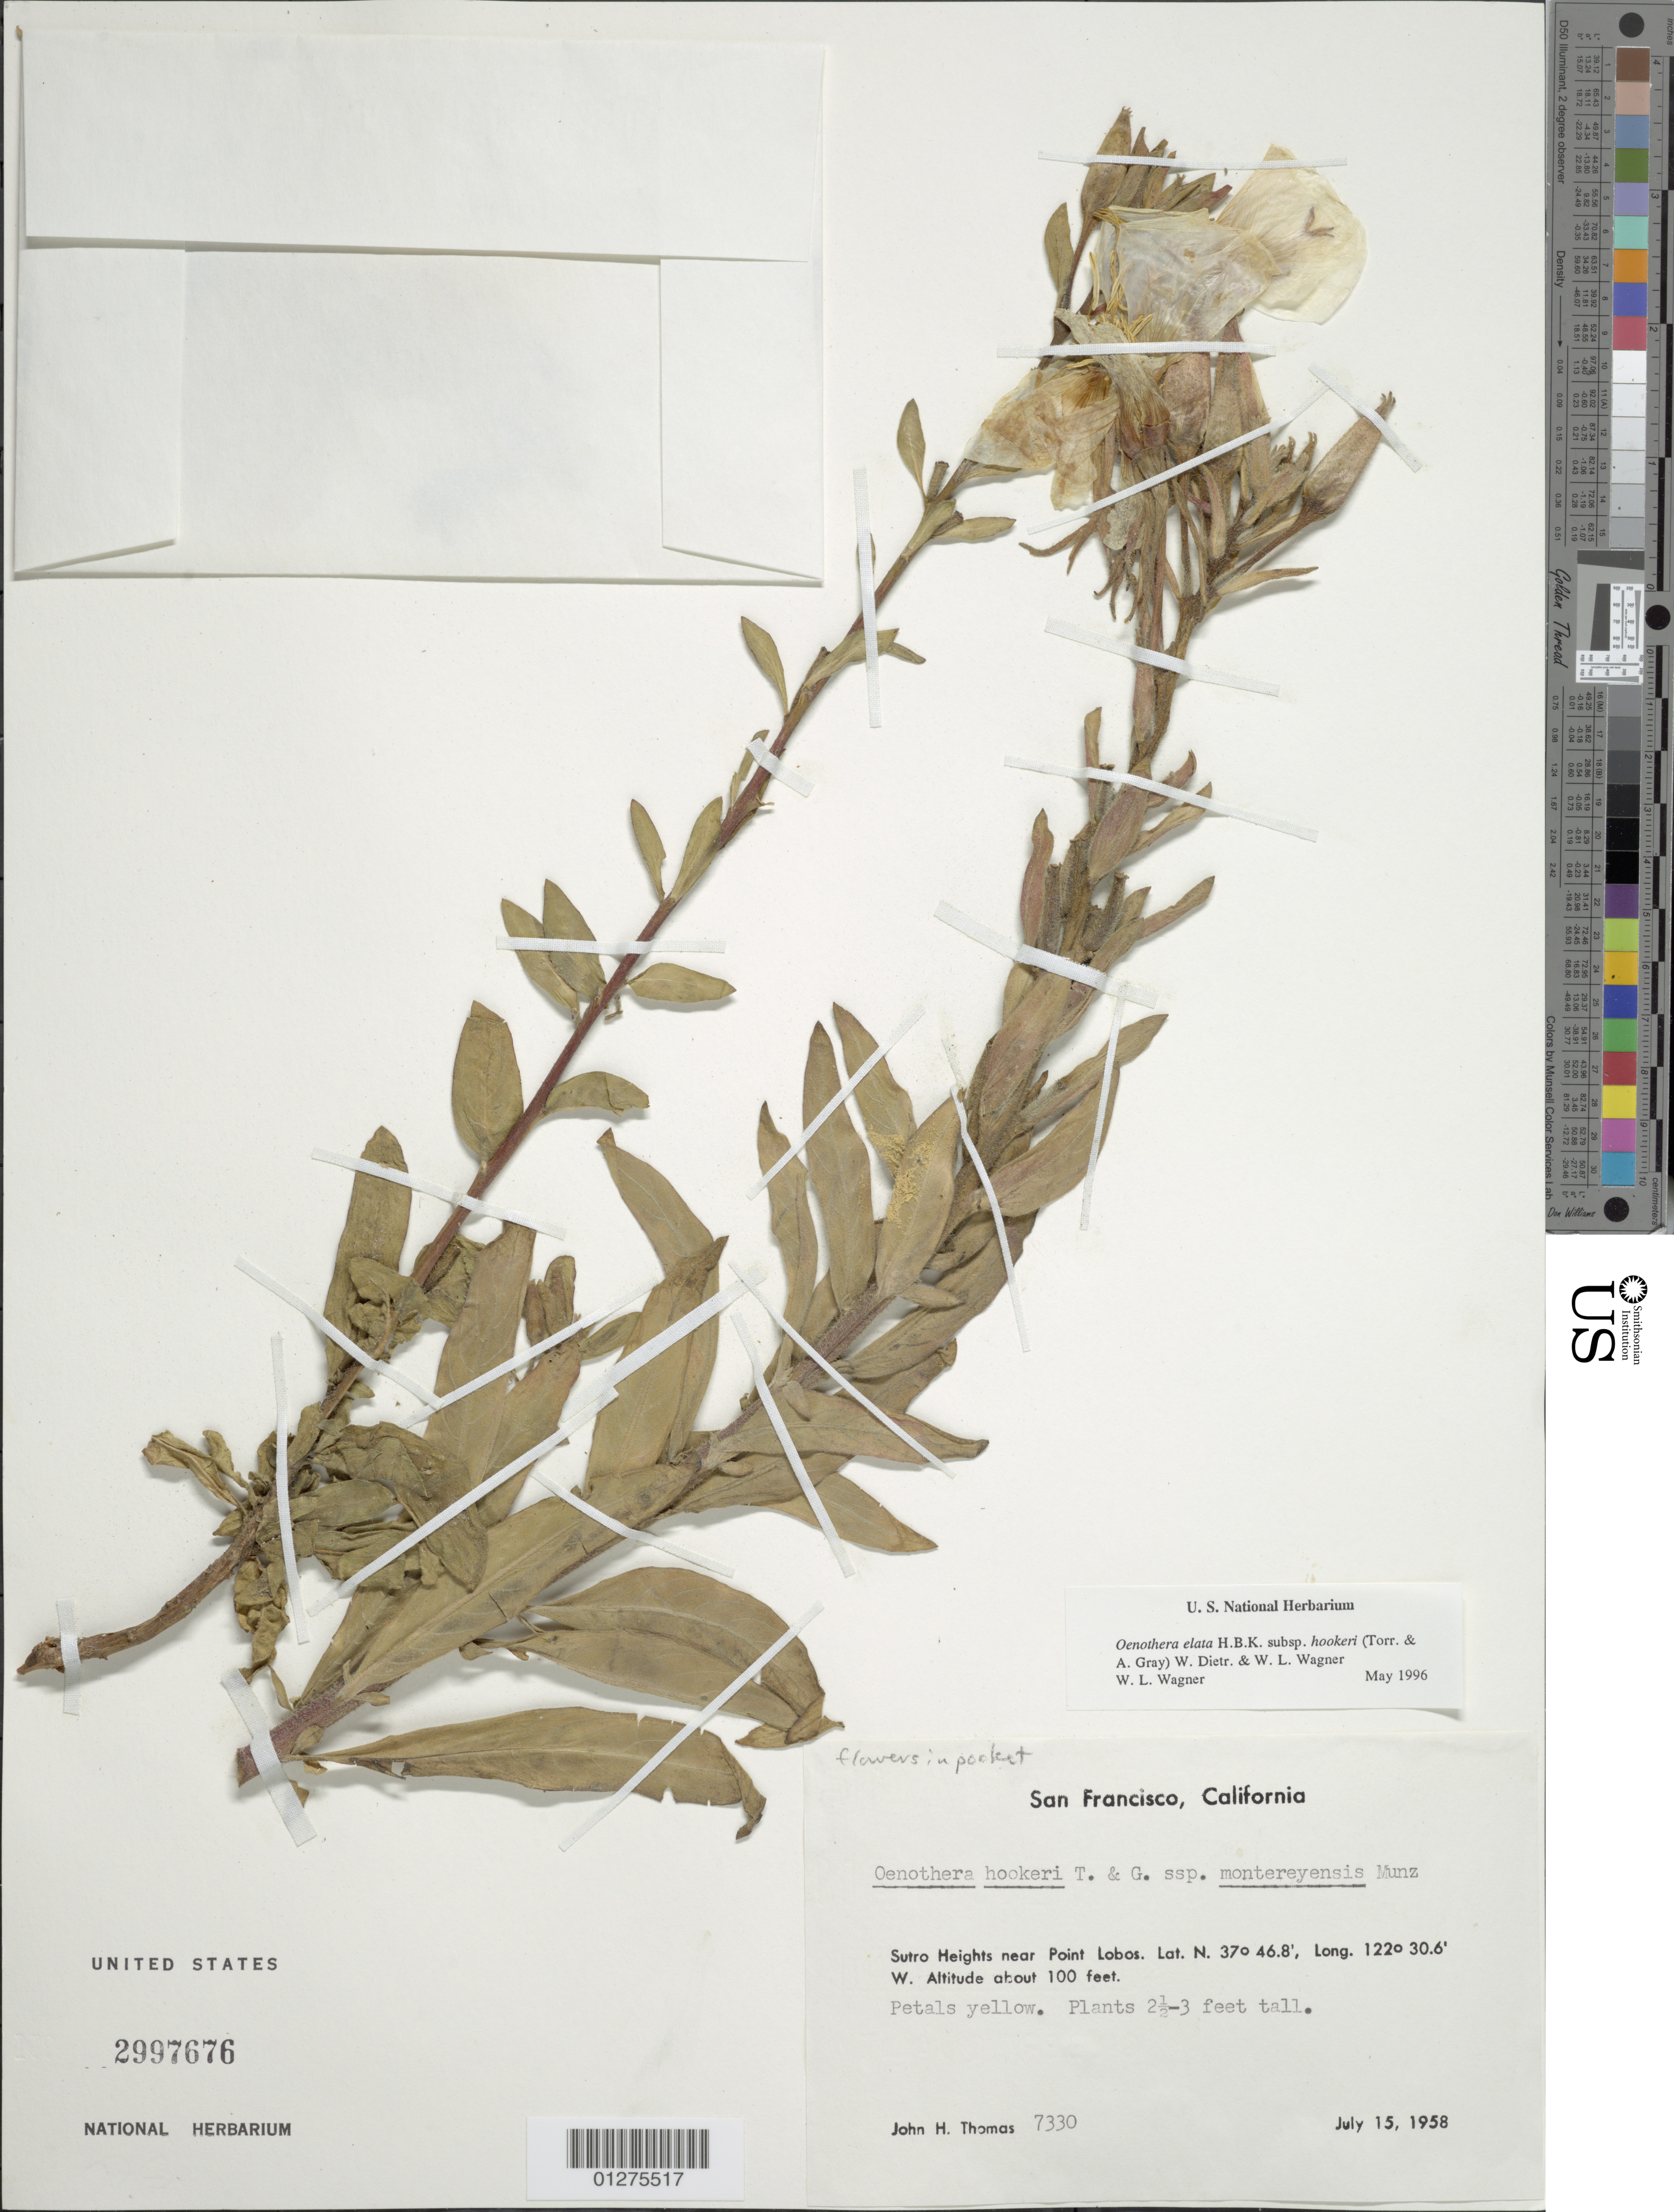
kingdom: Plantae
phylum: Tracheophyta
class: Magnoliopsida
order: Myrtales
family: Onagraceae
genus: Oenothera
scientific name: Oenothera elata subsp. hookeri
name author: (Torr. & A. Gray) W. Dietr. & W.L. Wagner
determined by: Wagner, W. L., (BOT), Smithsonian Institution - National Museum of Natural History (UNITED STATES)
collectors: J. H. Thomas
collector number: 7330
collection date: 1958-07-15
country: United States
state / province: California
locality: Sutro Heights near Point Lobos.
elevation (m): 30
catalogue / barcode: US 2997676